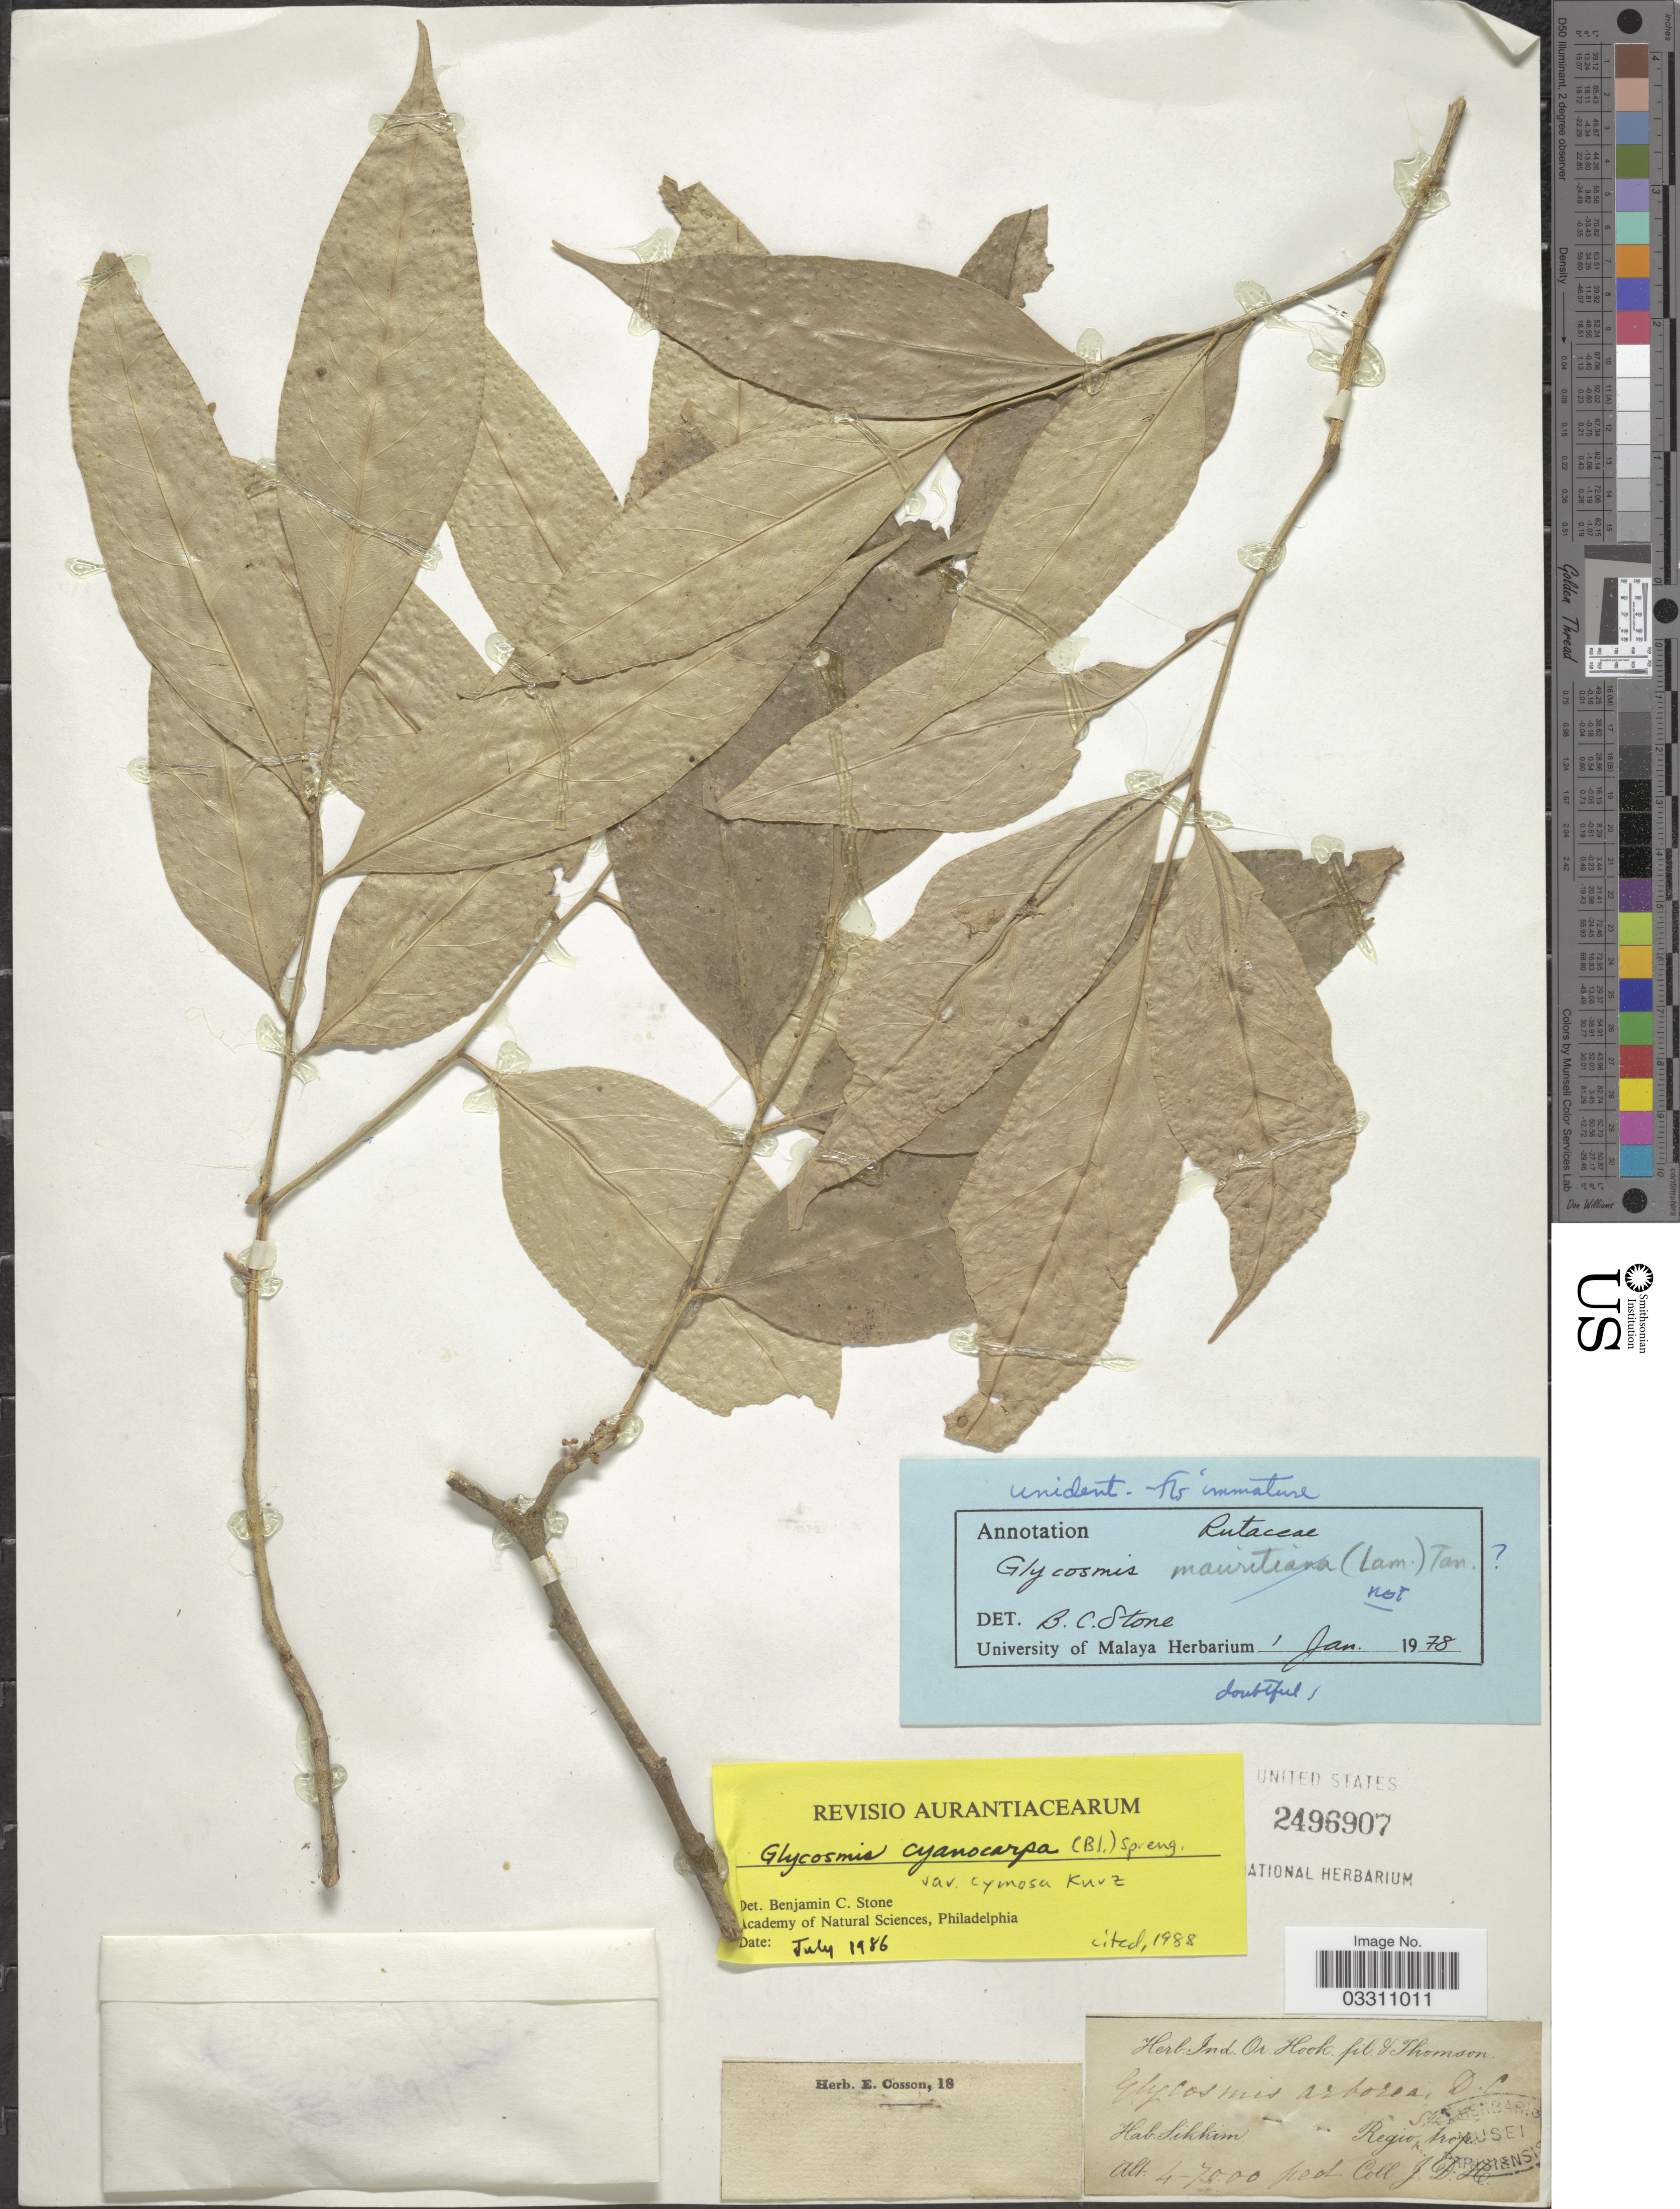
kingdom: Plantae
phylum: Tracheophyta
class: Magnoliopsida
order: Sapindales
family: Rutaceae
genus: Glycosmis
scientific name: Glycosmis cyanocarpa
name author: (Blume) Spreng.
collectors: J. D. Hooker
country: India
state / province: Sikkim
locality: Regio trop.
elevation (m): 1219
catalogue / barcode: US 2496907